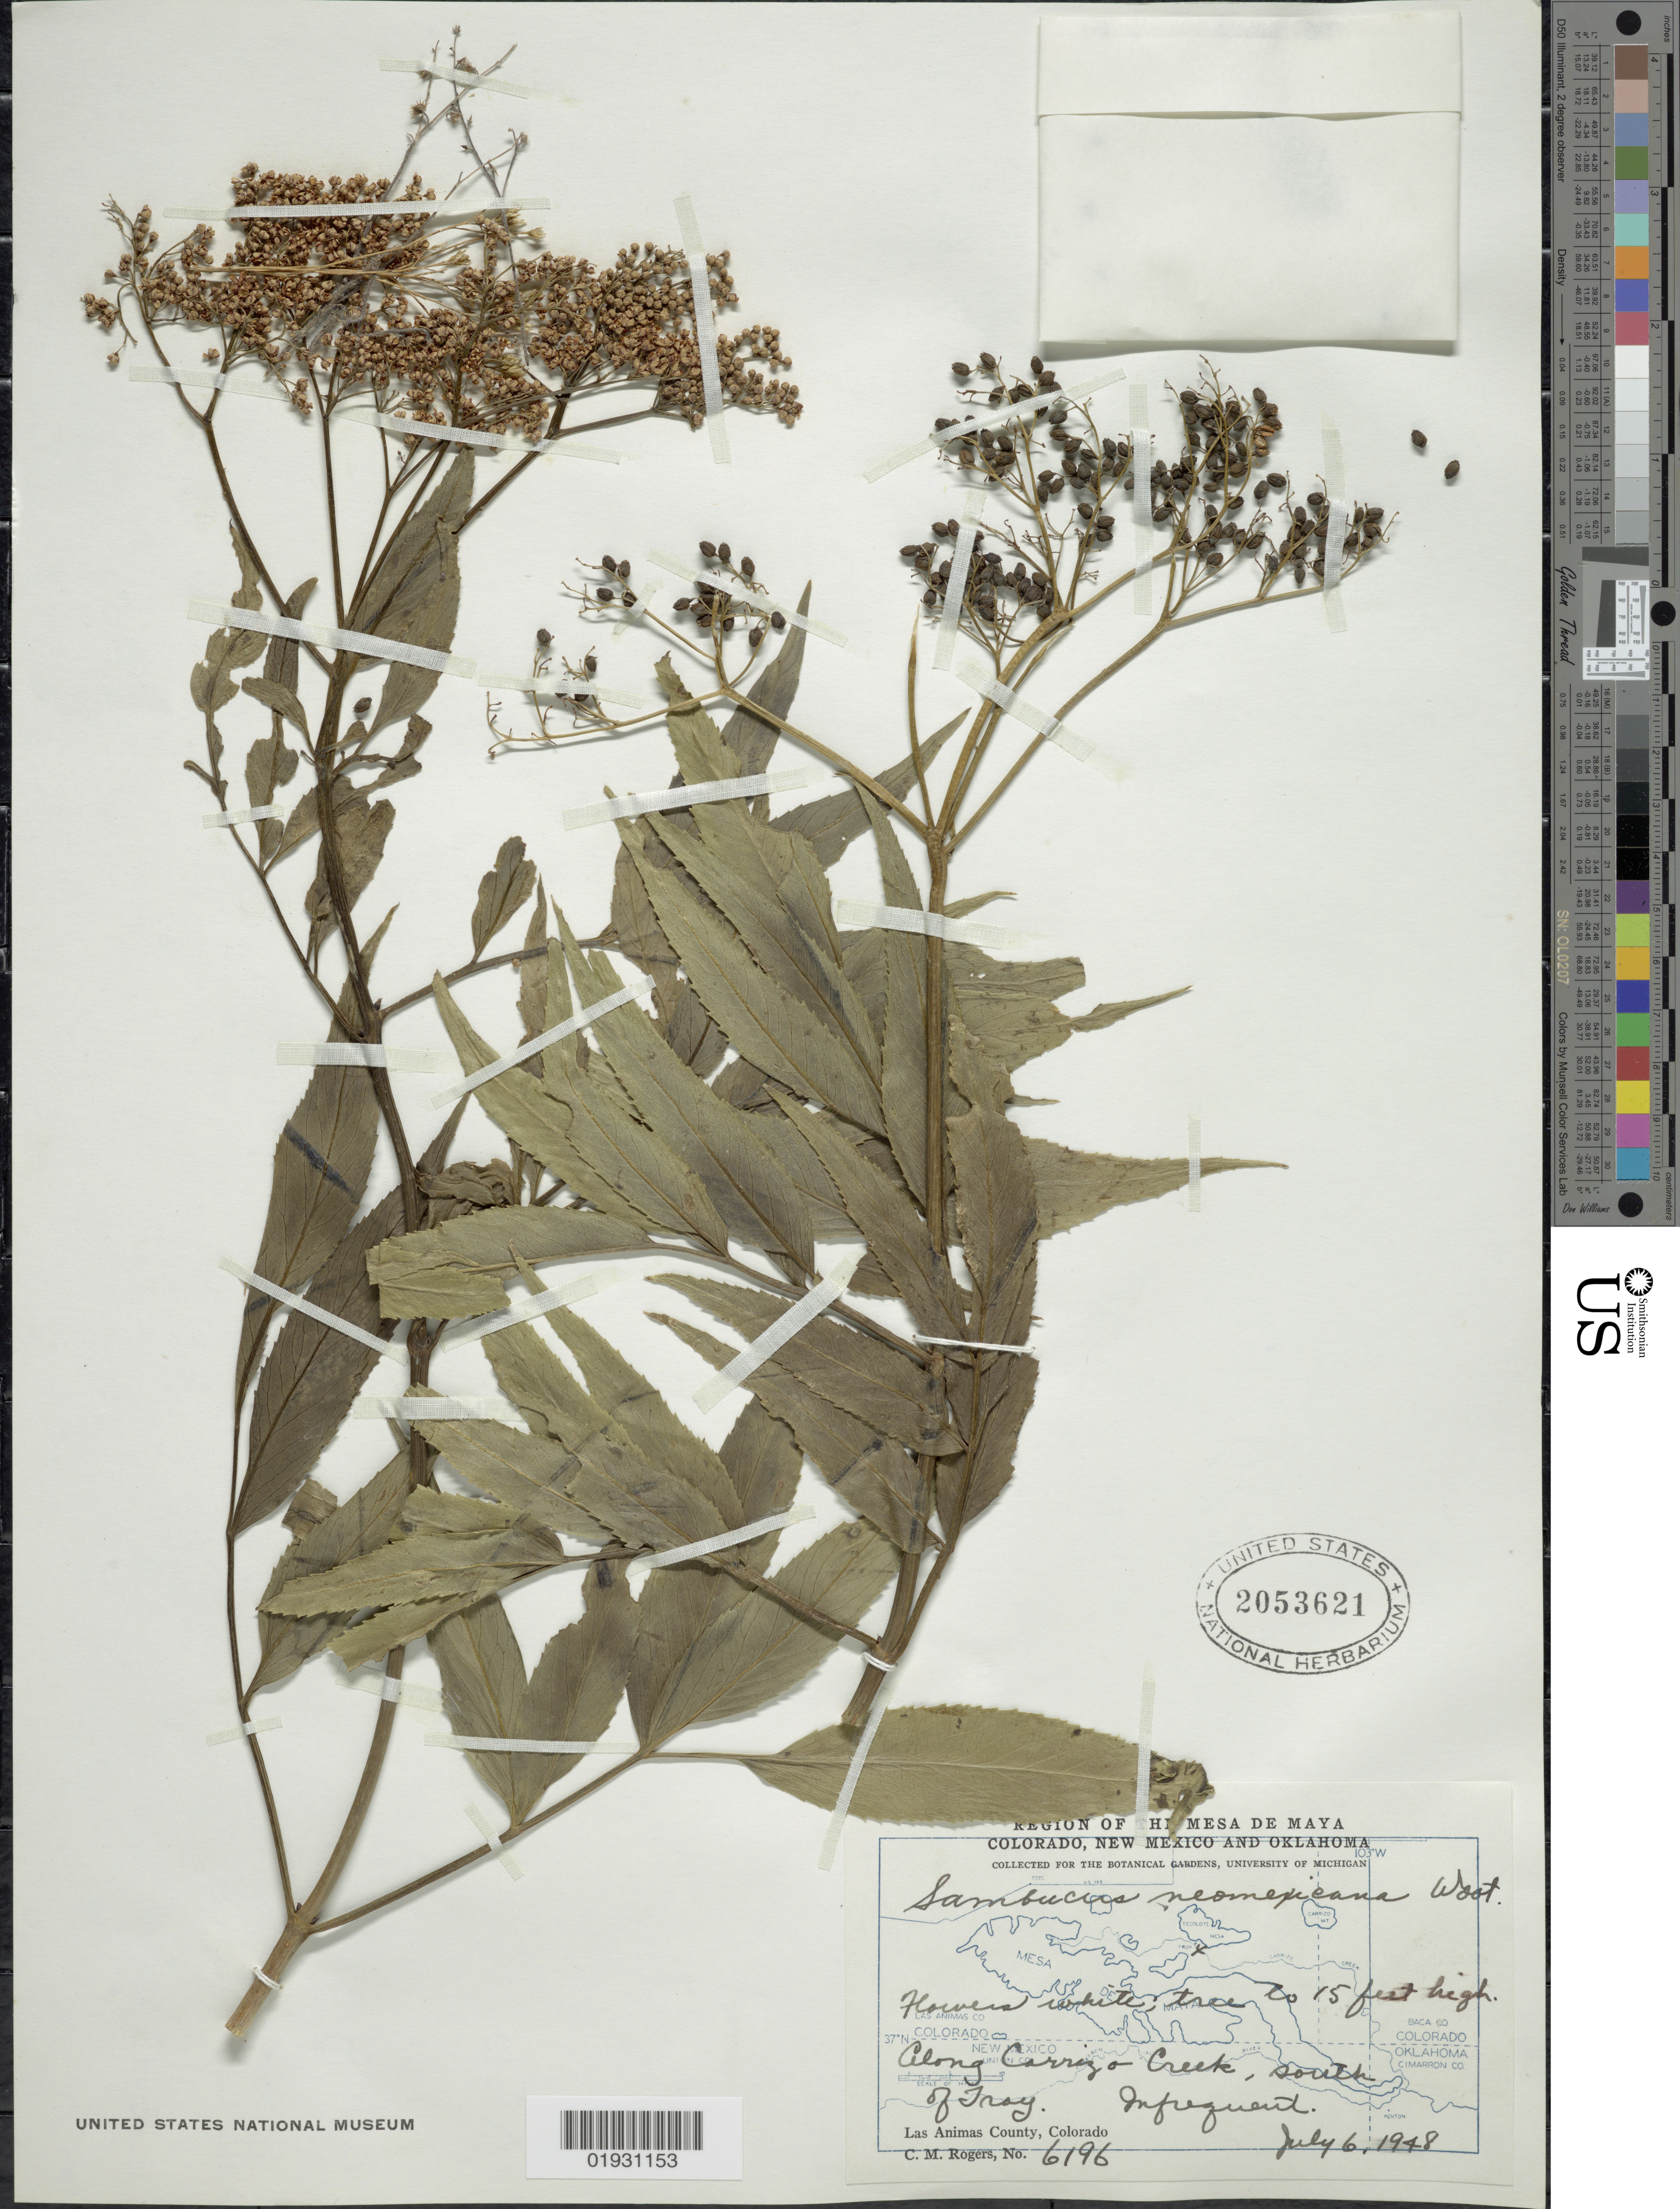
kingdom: Plantae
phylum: Tracheophyta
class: Magnoliopsida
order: Dipsacales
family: Viburnaceae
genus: Sambucus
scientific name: Sambucus neo-mexicana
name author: Wooton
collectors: C. M. Rogers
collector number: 6196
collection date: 1948-07-06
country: United States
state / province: Colorado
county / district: Las Animas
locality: Along Carrizo Creek, south of Troy, Las Animas County.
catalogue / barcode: US 2053621